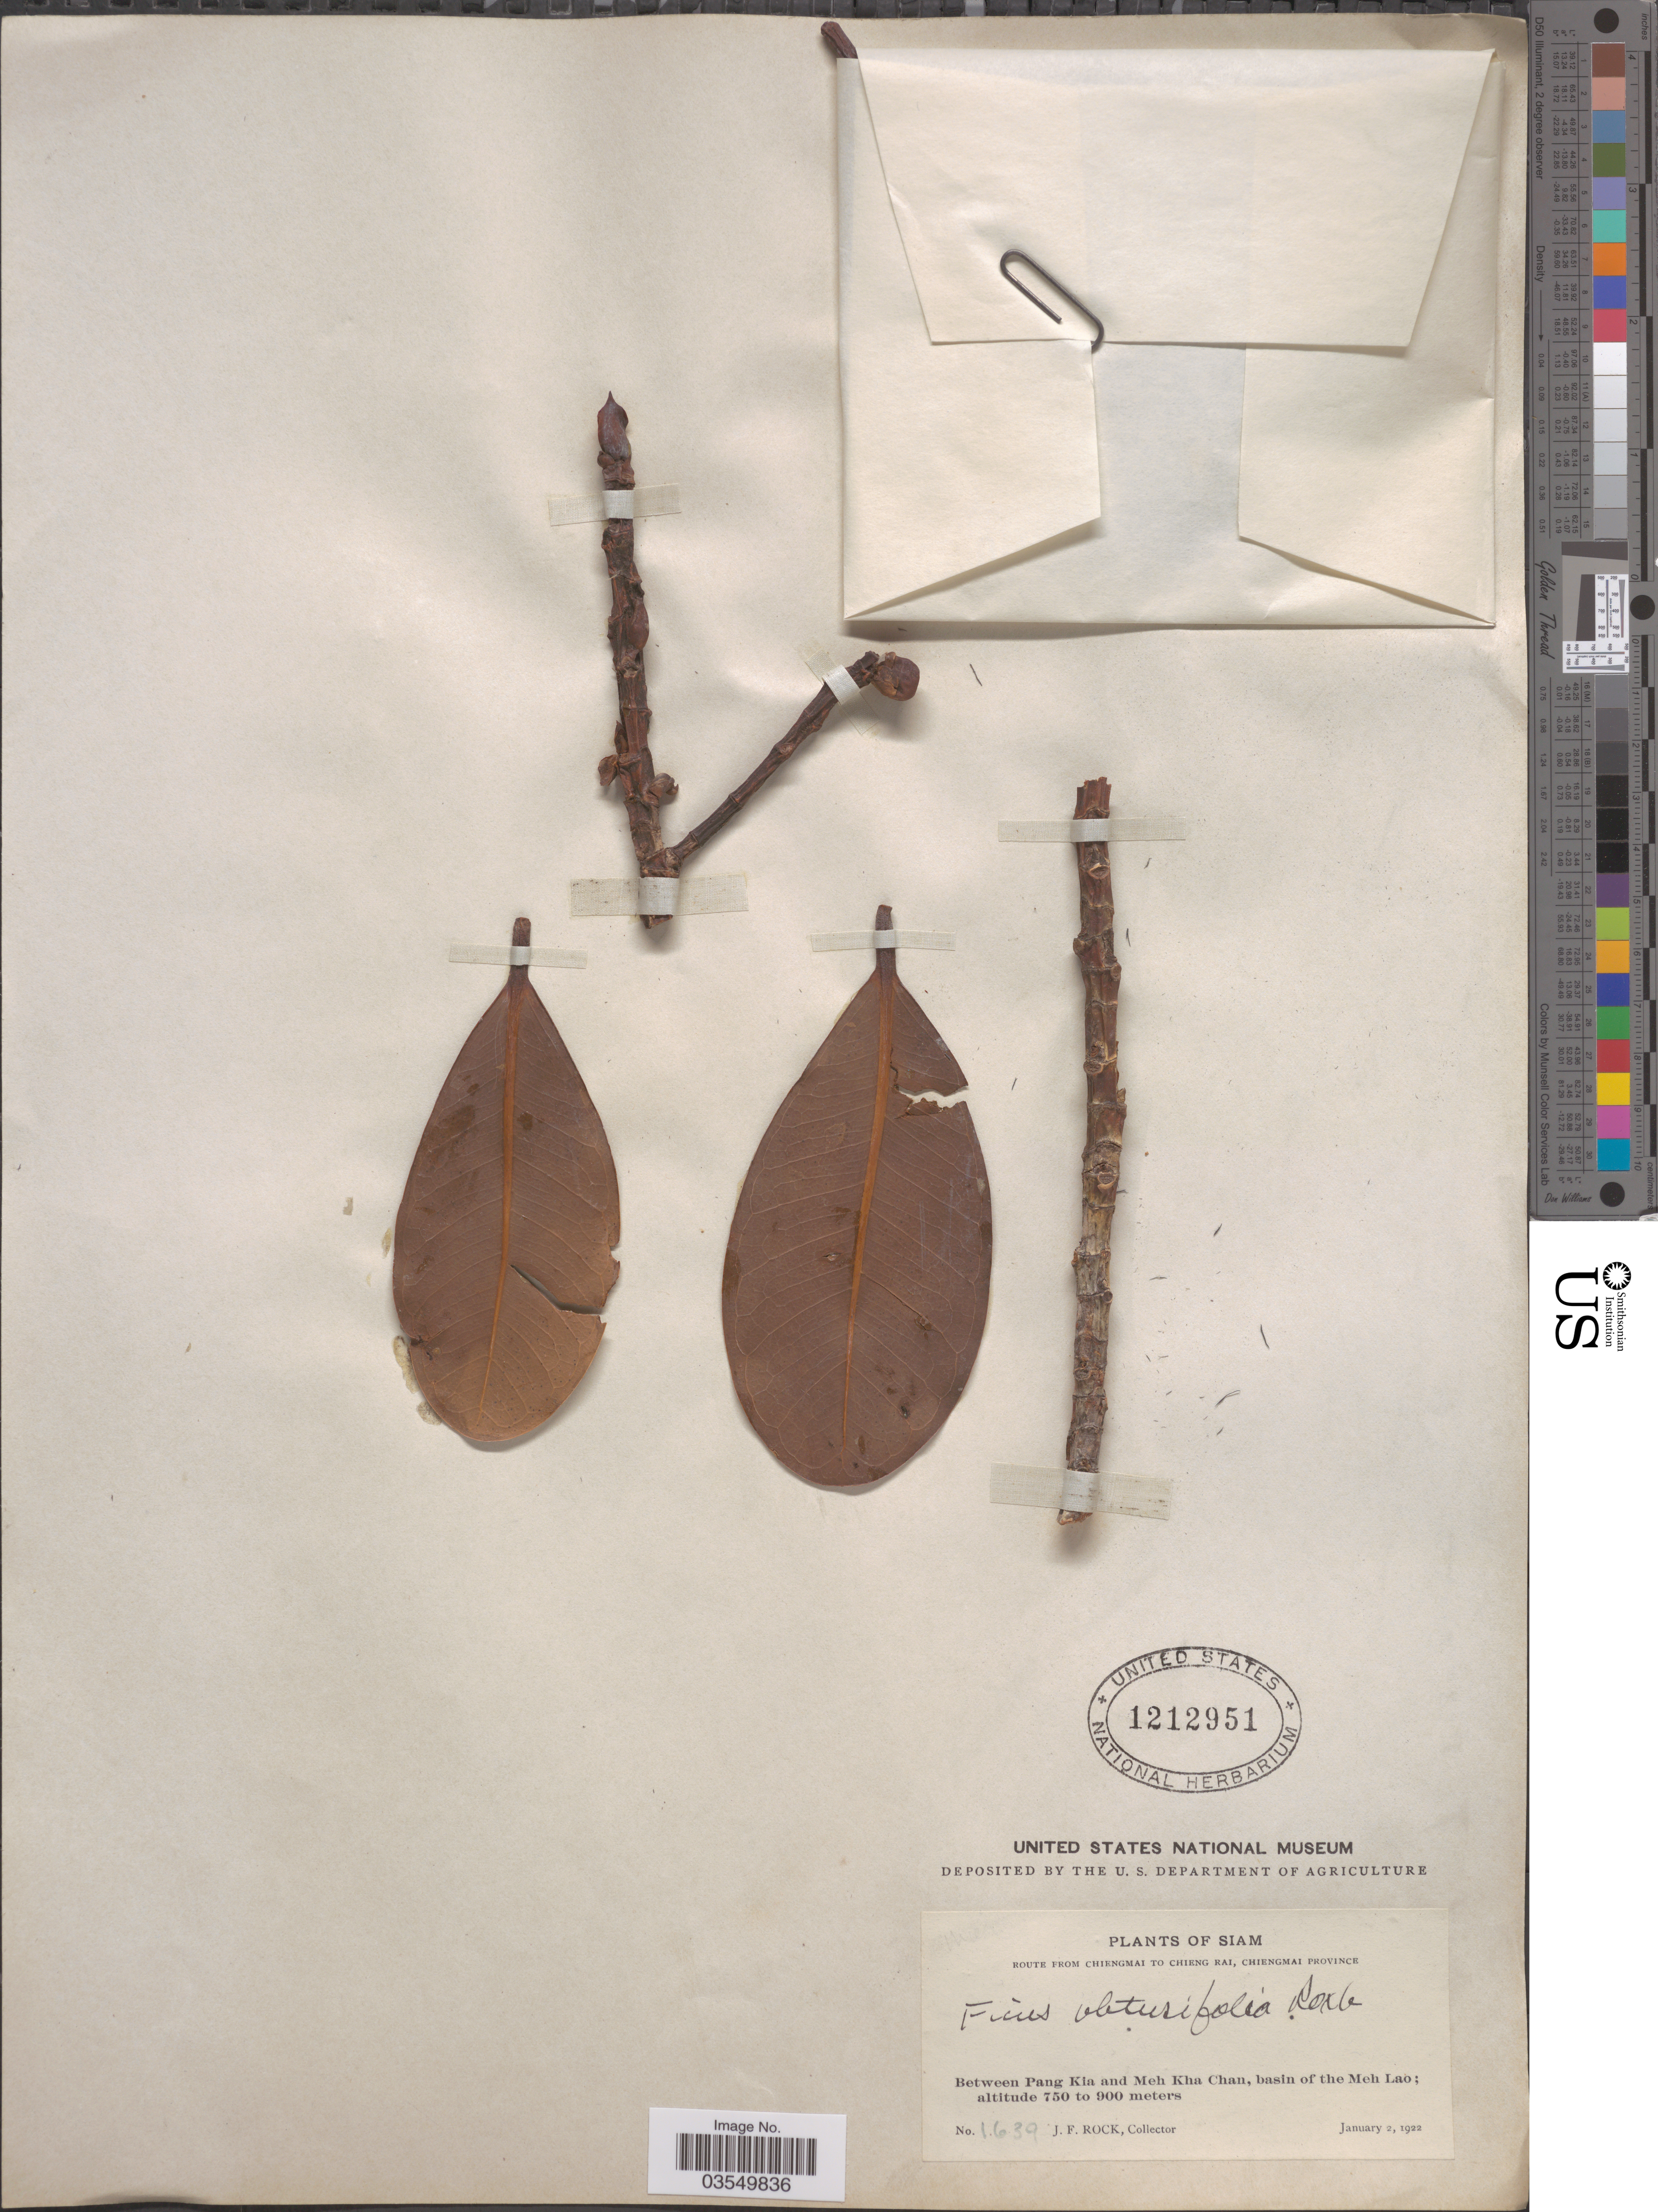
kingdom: Plantae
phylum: Tracheophyta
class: Magnoliopsida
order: Rosales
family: Moraceae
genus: Ficus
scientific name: Ficus calophylla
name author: Blume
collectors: J. Rock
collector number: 1639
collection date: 1922-01-02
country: Thailand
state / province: Chiang Mai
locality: Siam. Route from Chiengmai to Chieng Rai, Chiengmai Province. Between Pang Kia and Meh Kha chan, basin of the Meh Lao.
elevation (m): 750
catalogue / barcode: US 1212951